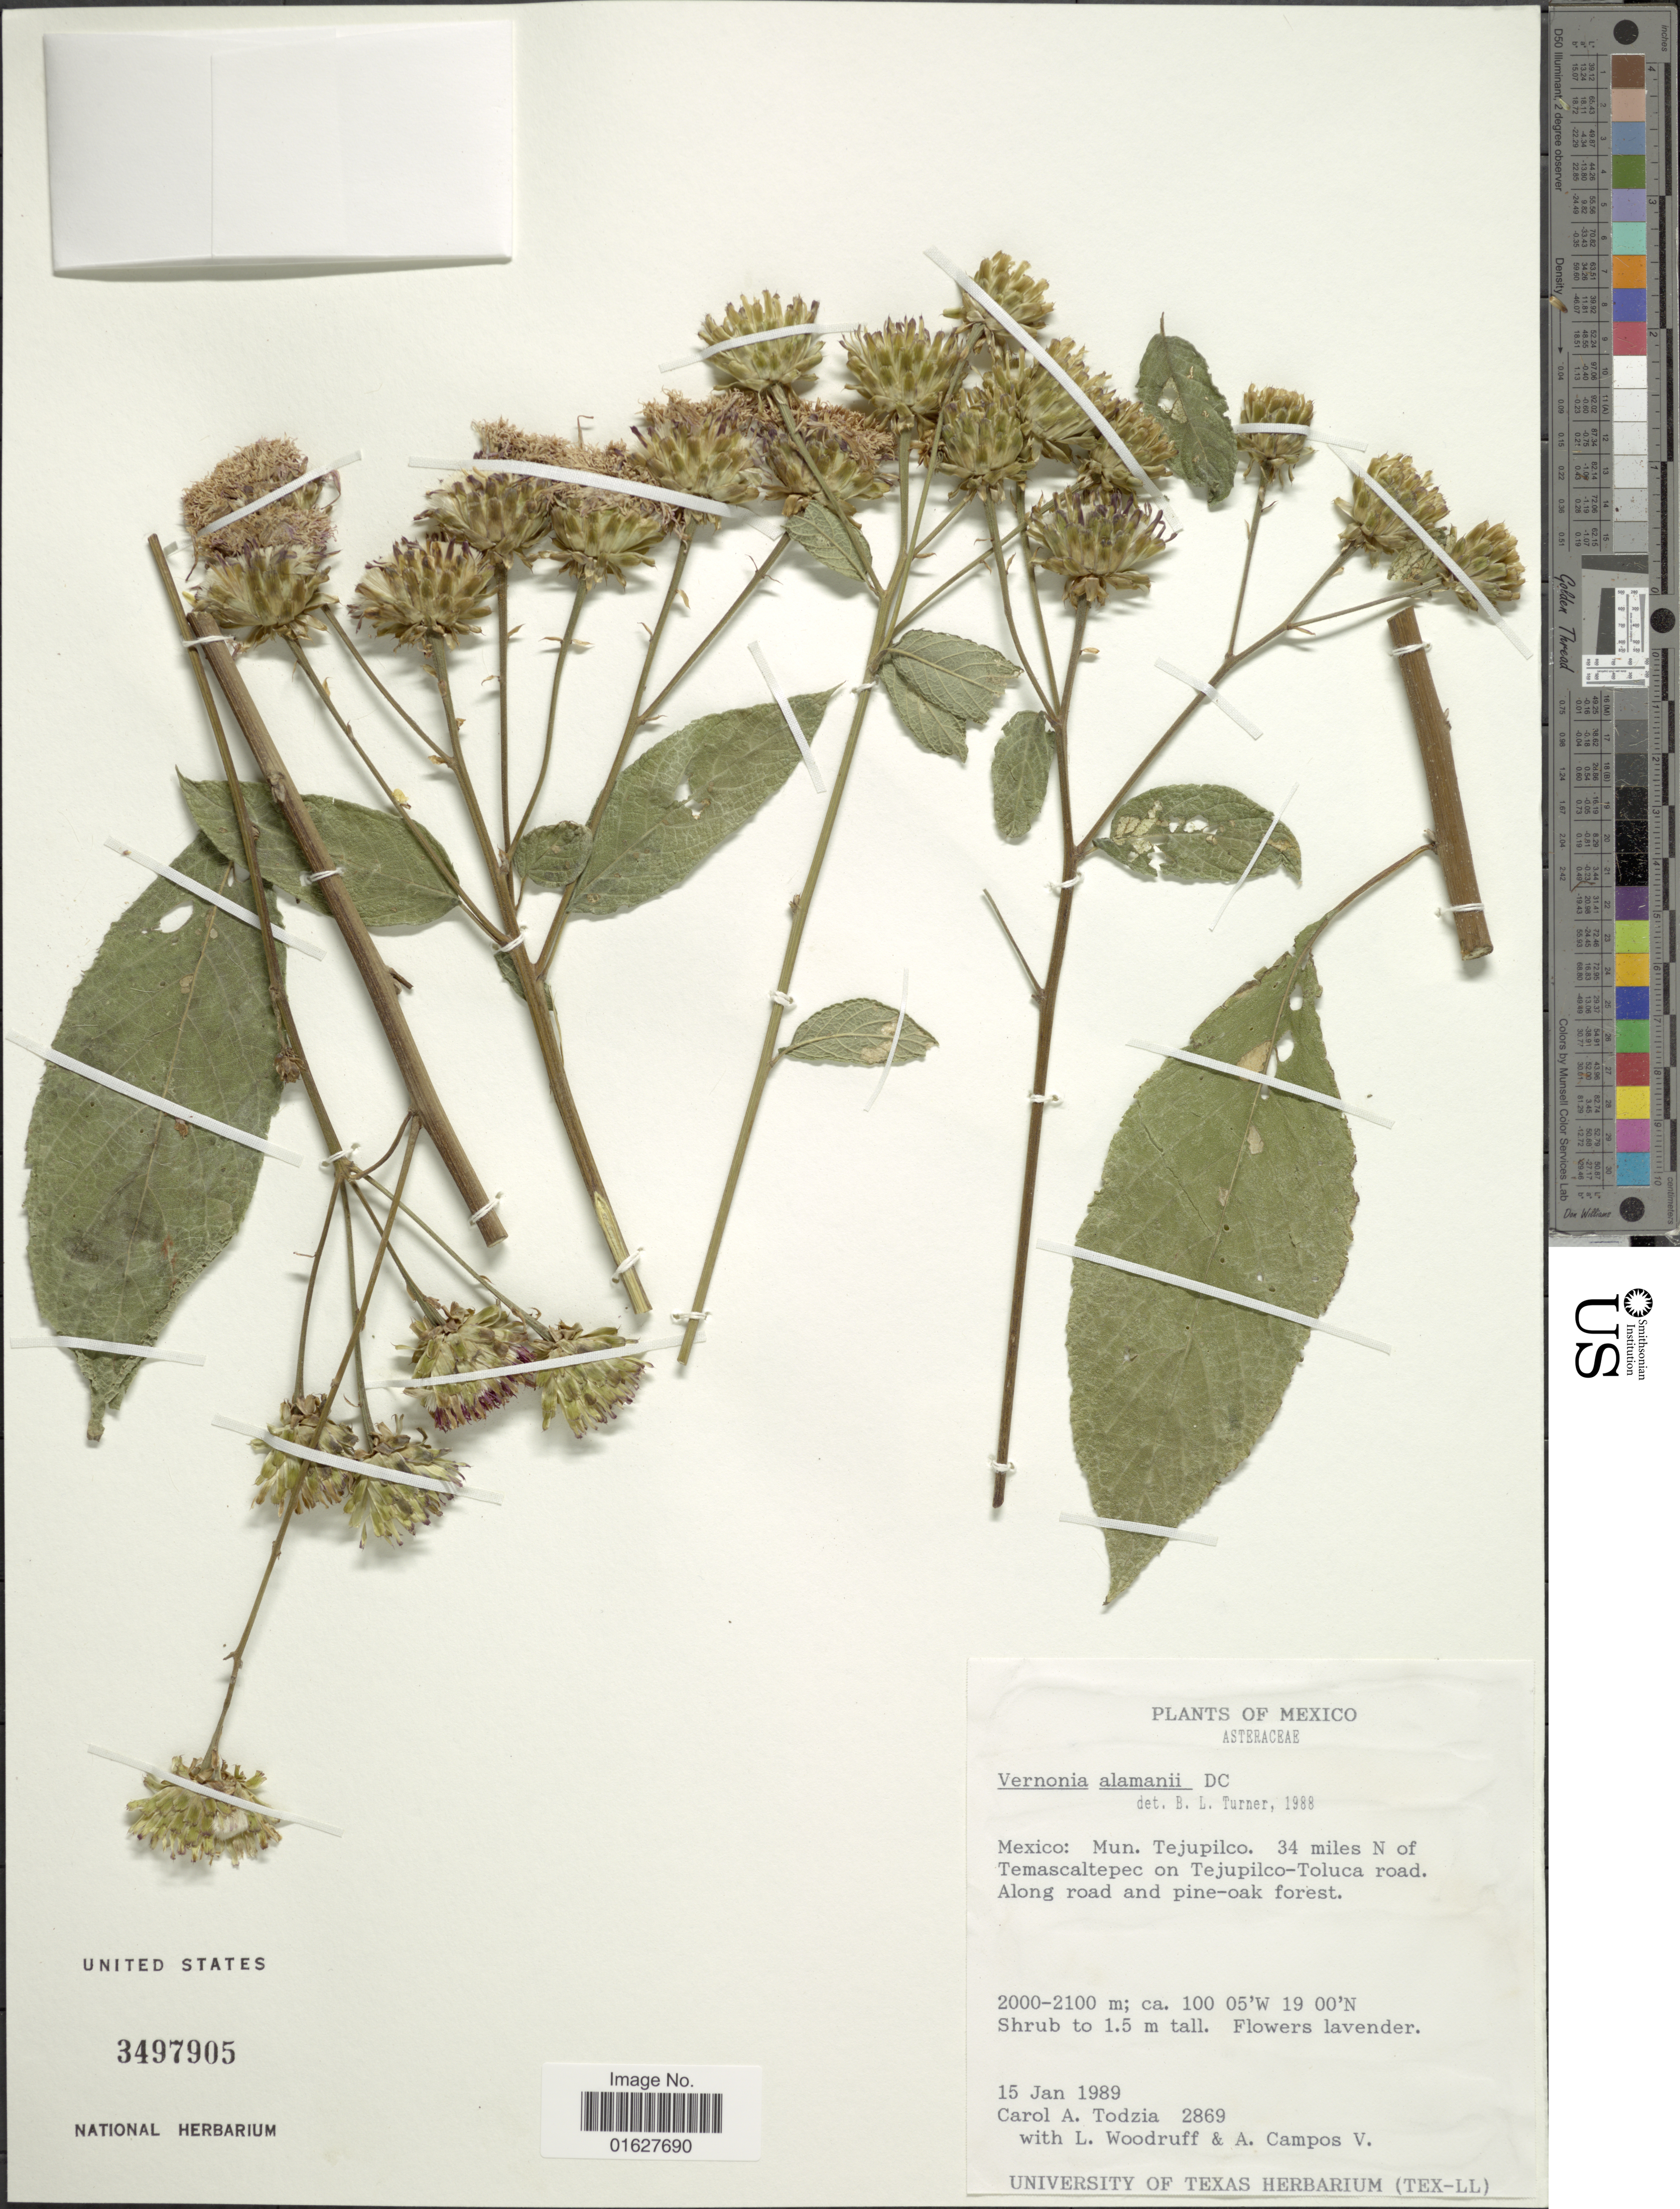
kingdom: Plantae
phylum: Tracheophyta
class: Magnoliopsida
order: Asterales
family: Asteraceae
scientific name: Vickianthus alamanii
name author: (DC.) H. Rob.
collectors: C. A. Todzia, L. Woodruff & A. Campos V.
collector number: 2869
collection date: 1989-01-15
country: Mexico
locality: México: Mun. Tejupilco. 34 miles N of Tejupilco on Tejupilco-Toluca road. Along road and pine-oak forest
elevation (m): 1900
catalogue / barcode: US 3497905